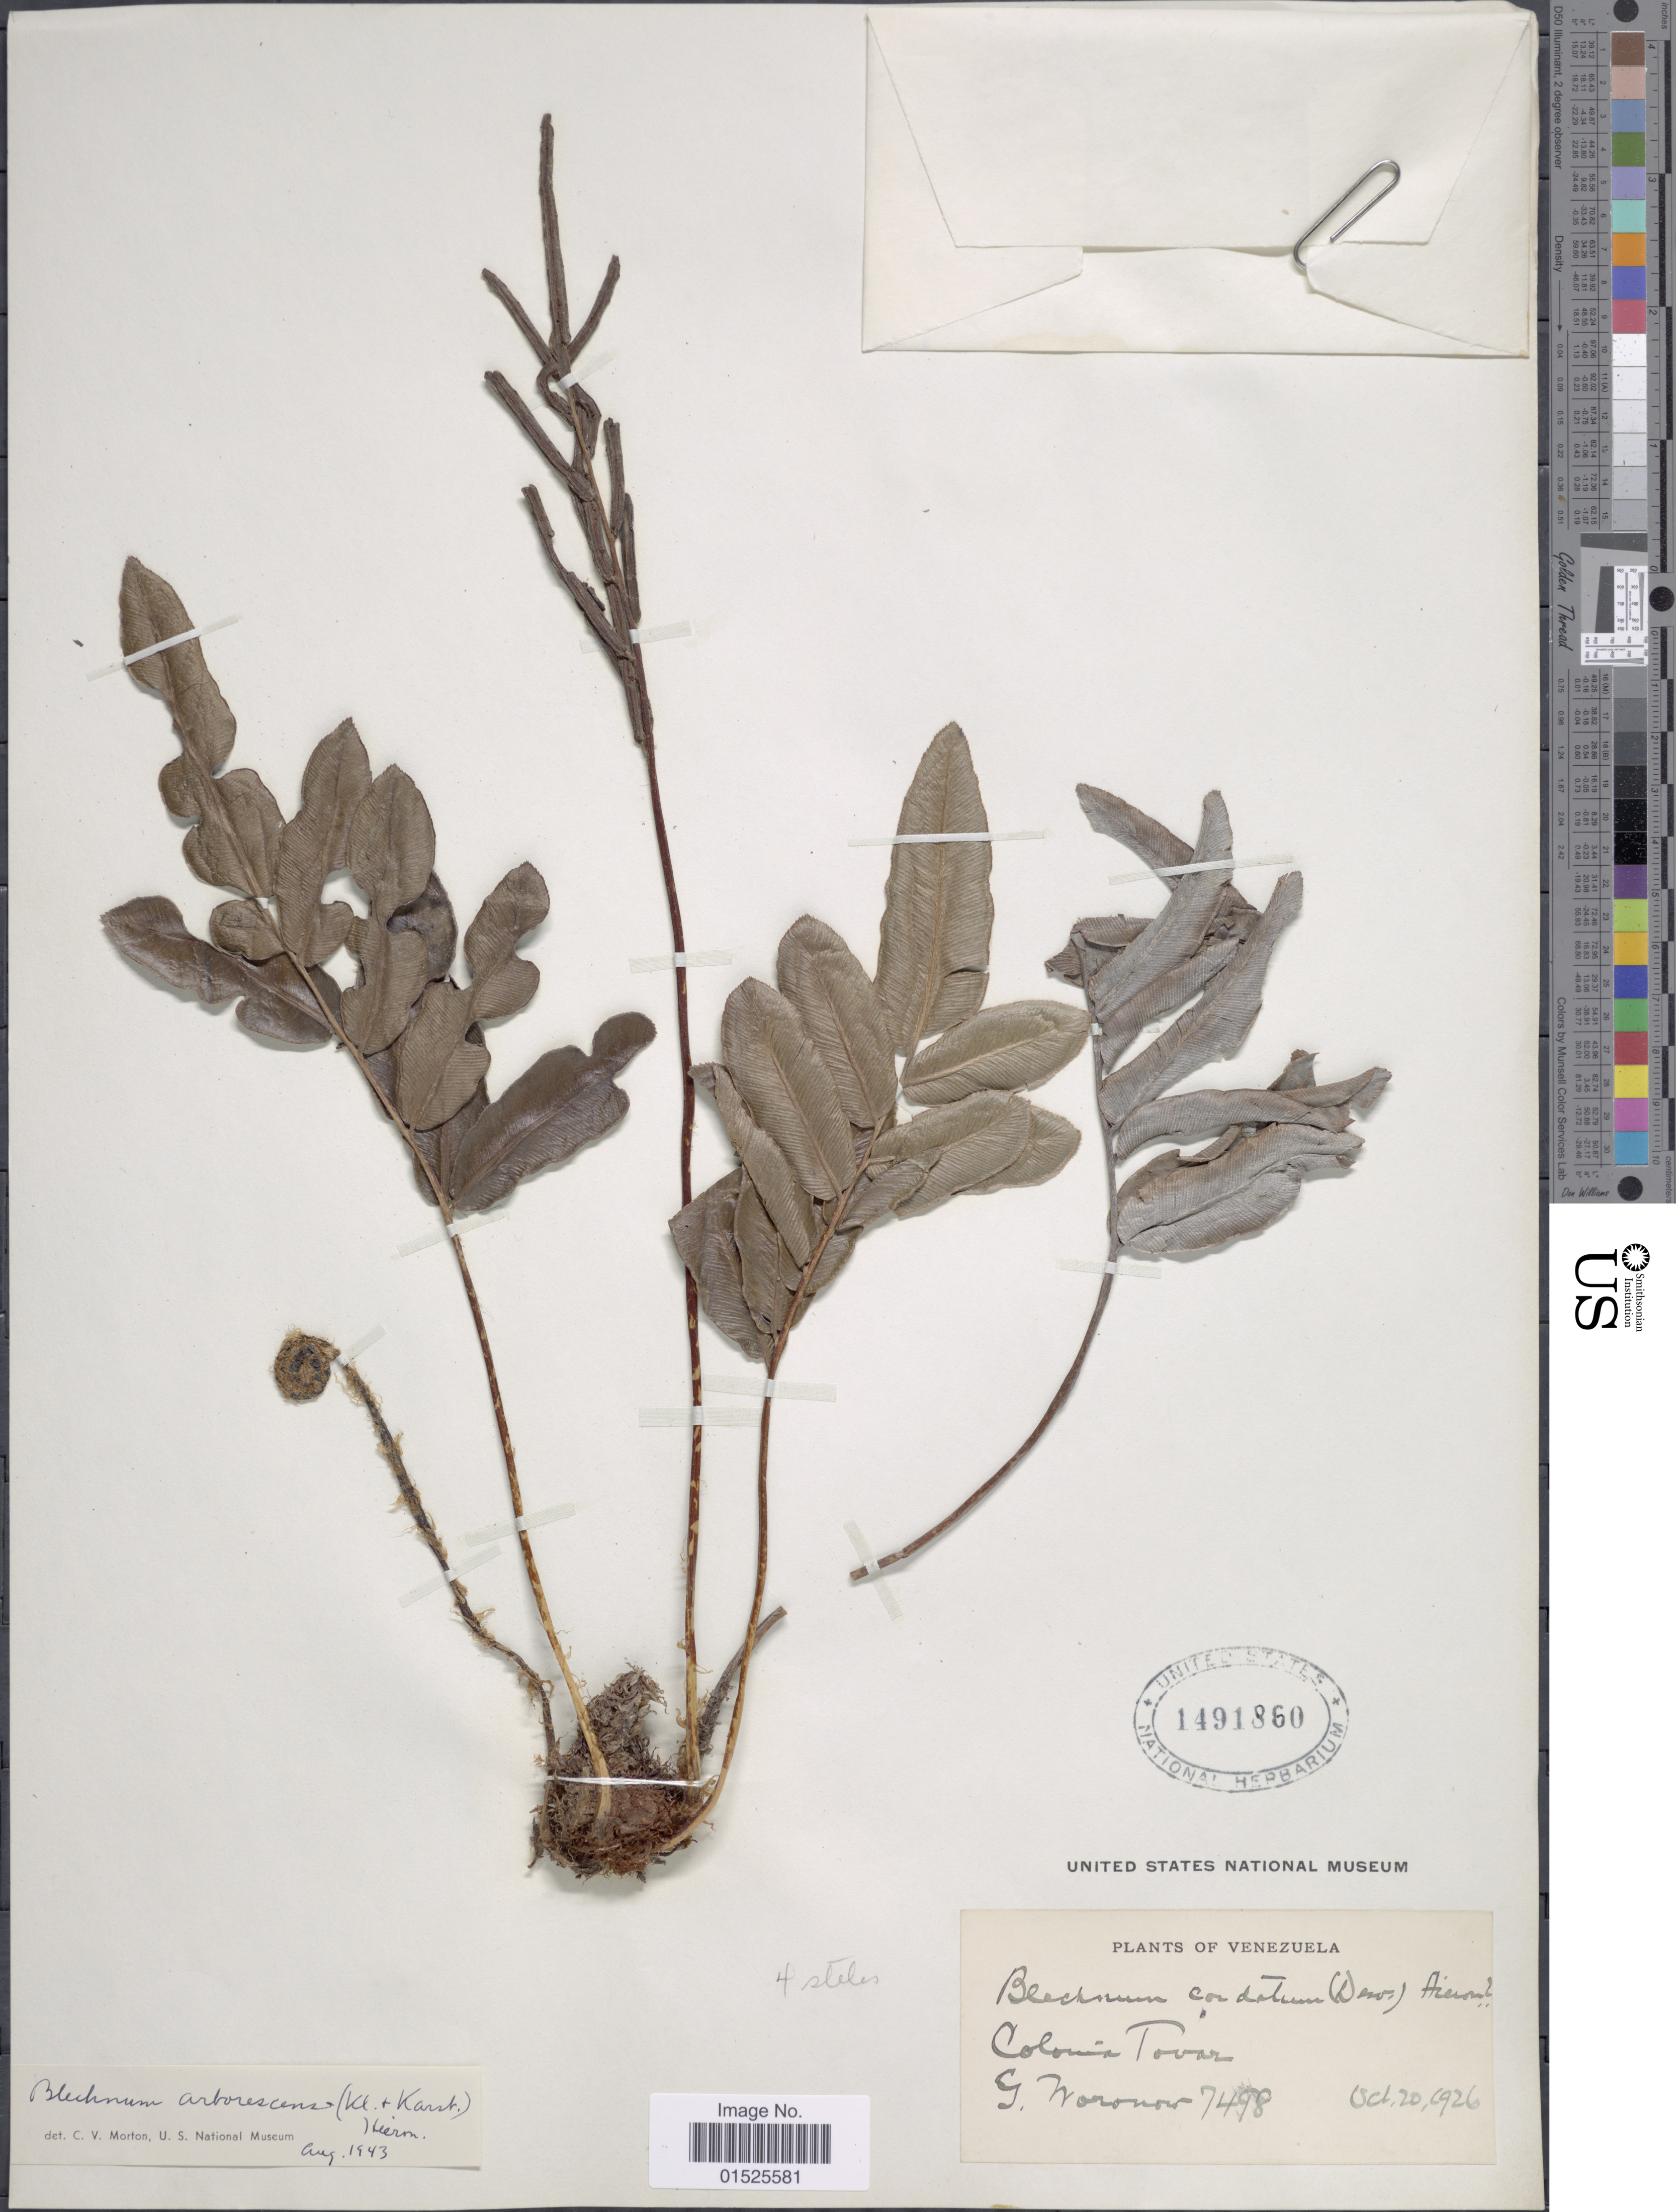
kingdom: Plantae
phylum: Tracheophyta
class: Polypodiopsida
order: Polypodiales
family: Blechnaceae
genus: Blechnum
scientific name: Blechnum cordatum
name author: (Desv.) Hieron.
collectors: G. Woronow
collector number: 7498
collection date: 1926-10-20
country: Venezuela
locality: Colonia Tovar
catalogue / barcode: US 1491860